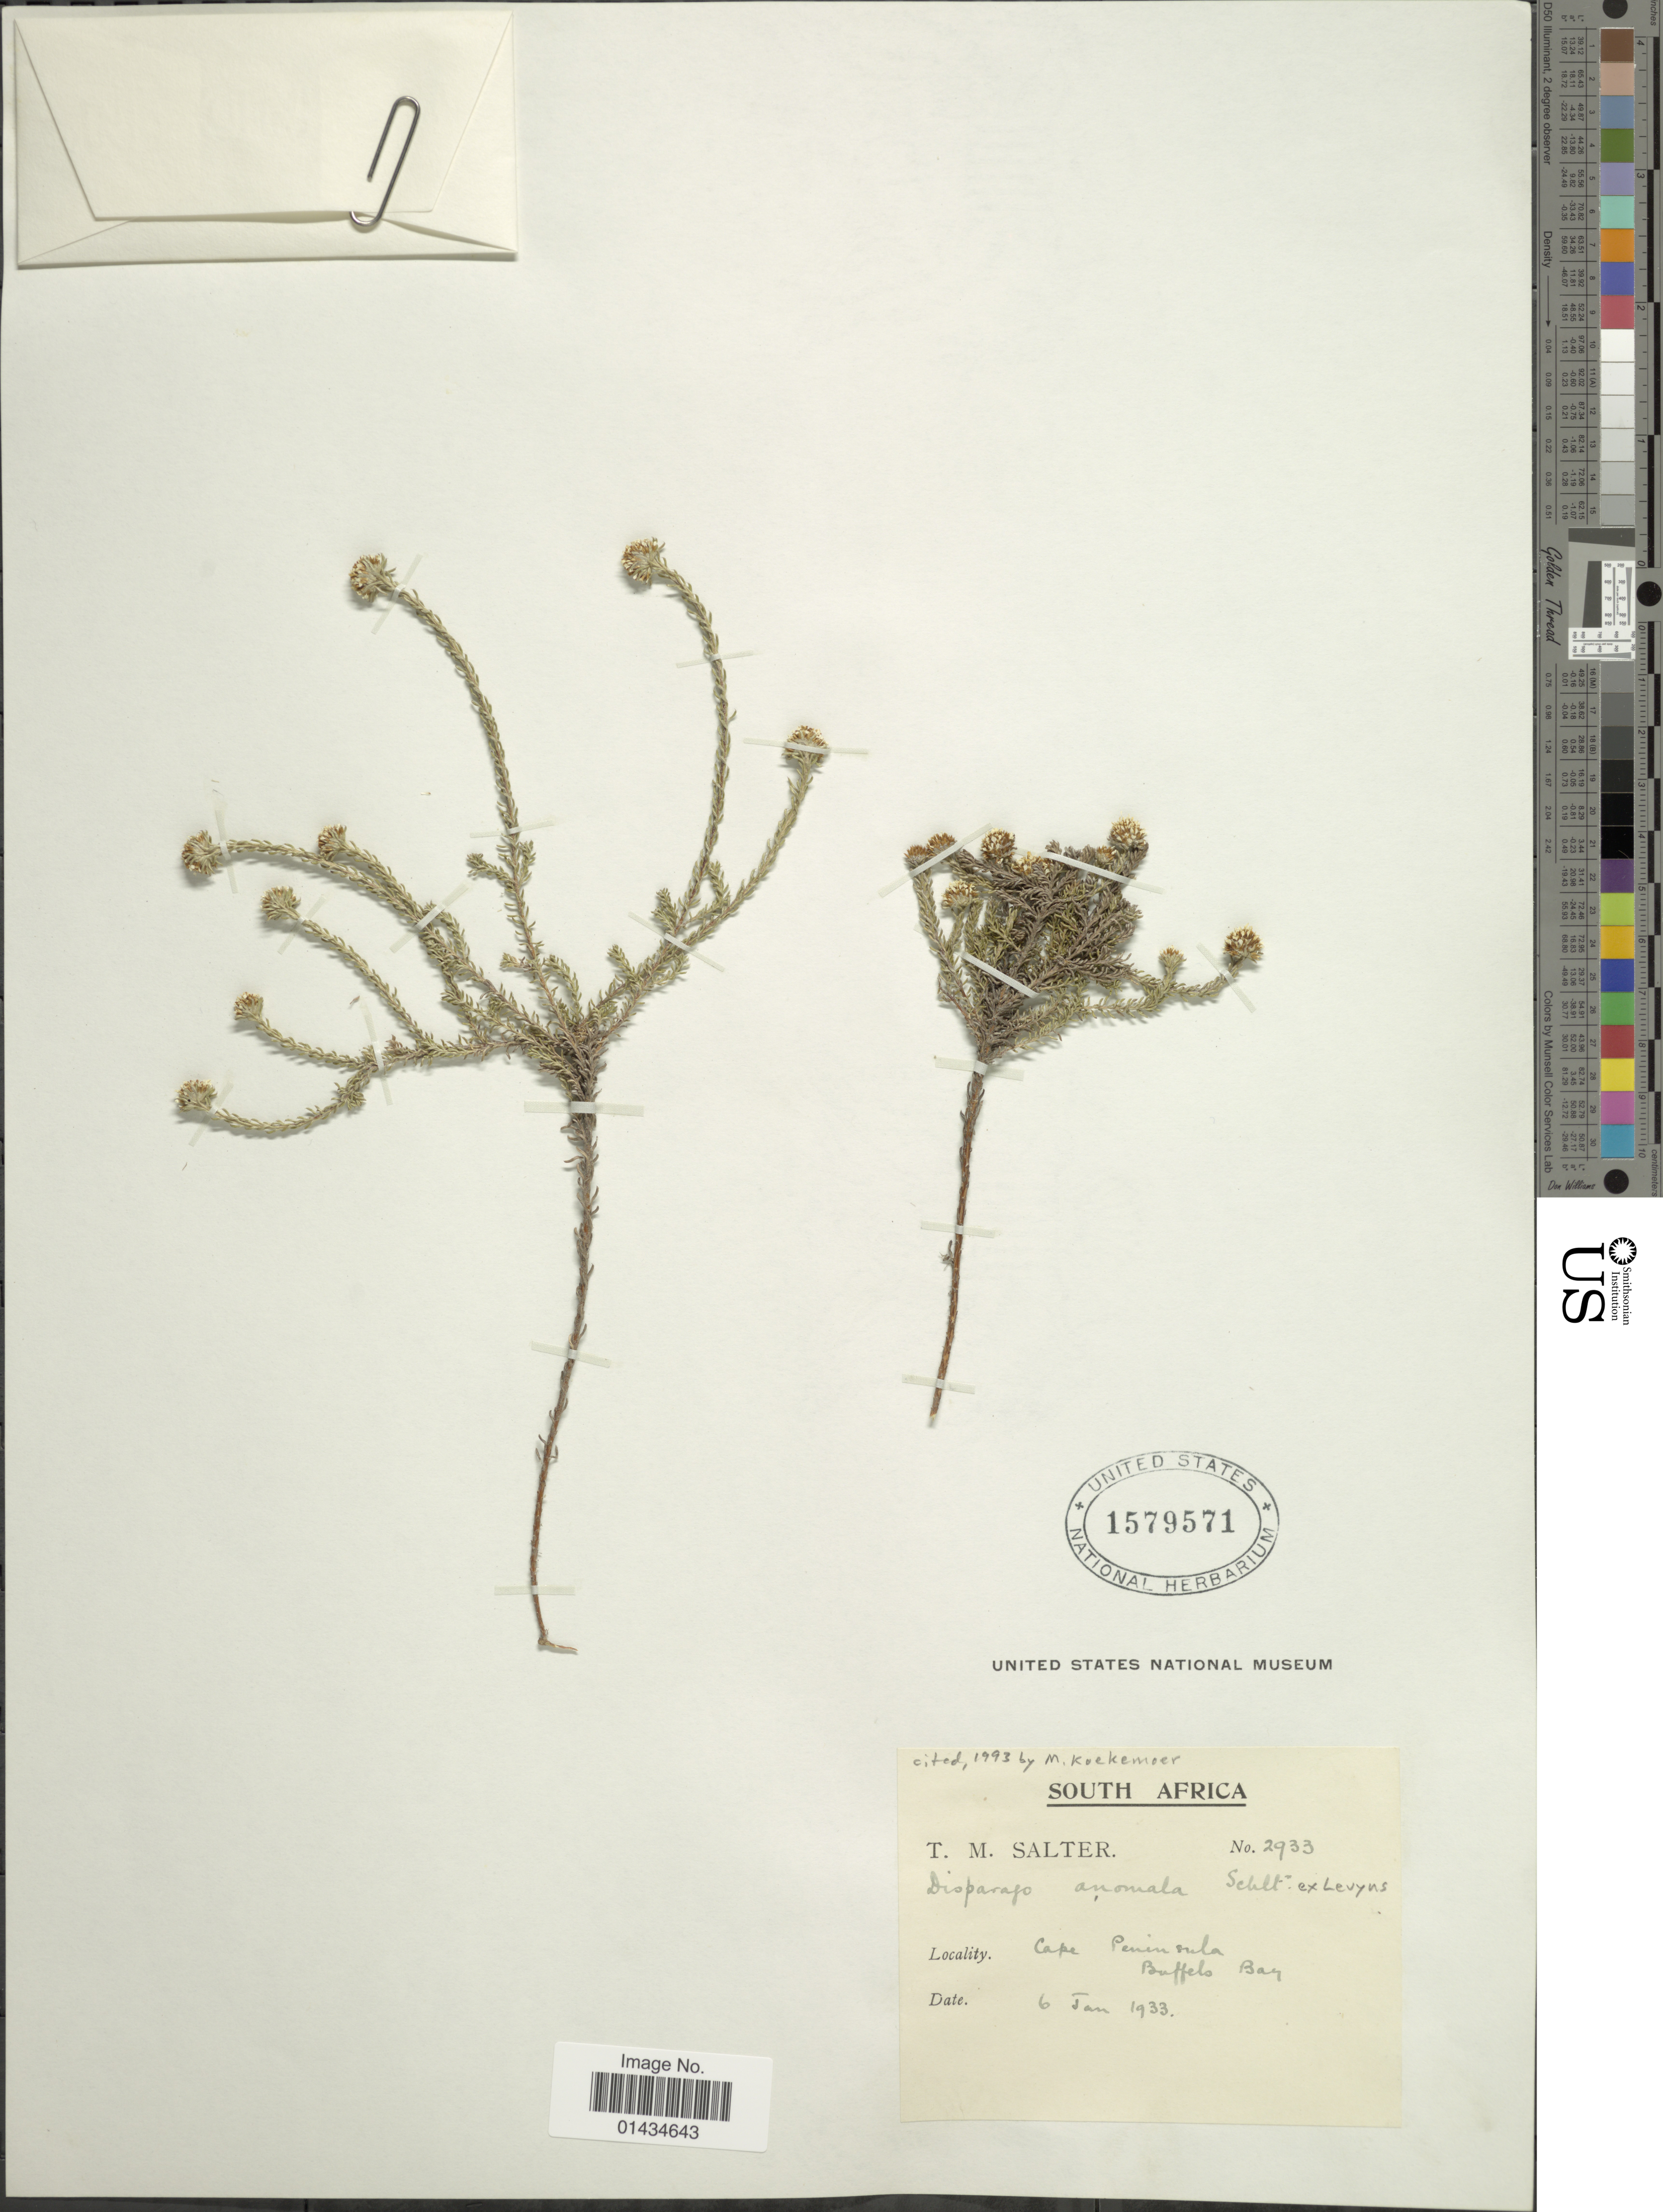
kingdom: Plantae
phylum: Tracheophyta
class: Magnoliopsida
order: Asterales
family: Asteraceae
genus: Disparago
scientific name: Disparago anomala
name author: Schltr. ex Levyns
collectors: T. Salter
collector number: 2933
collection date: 1933-01-06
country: South Africa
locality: Cape Peninsula, Buffalo Bay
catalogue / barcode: US 1579571